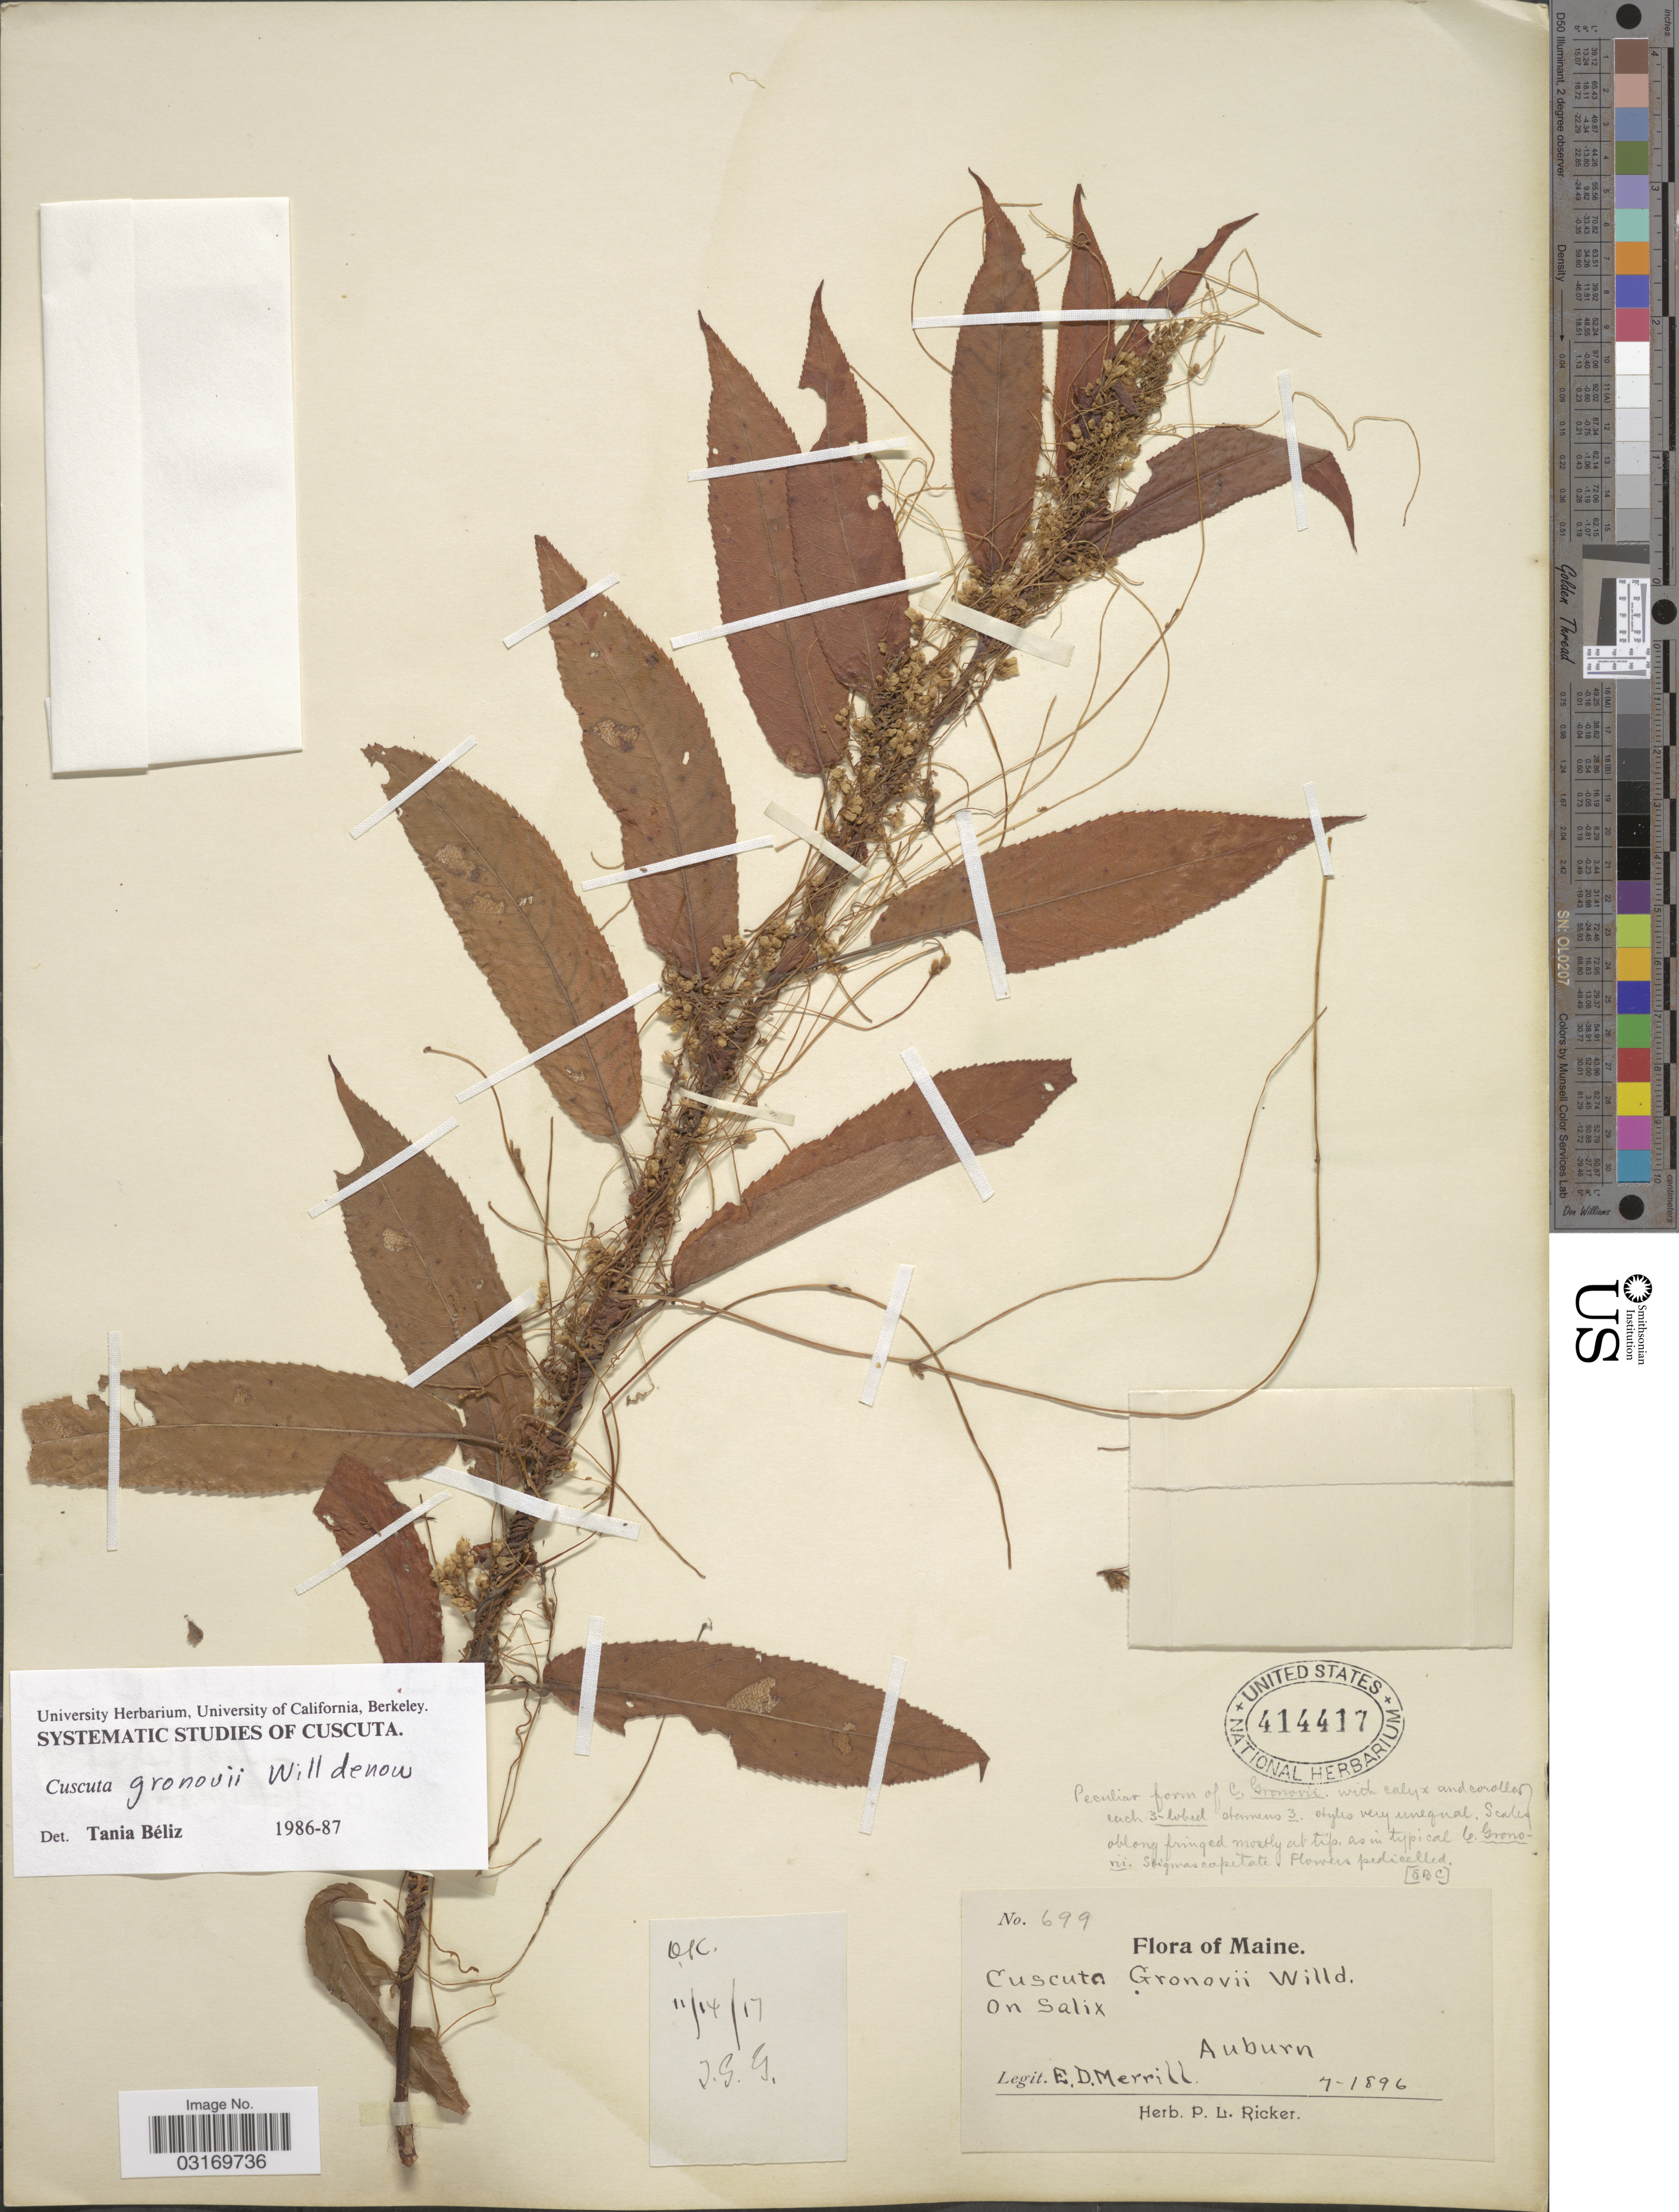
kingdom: Plantae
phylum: Tracheophyta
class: Magnoliopsida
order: Solanales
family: Convolvulaceae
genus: Cuscuta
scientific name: Cuscuta gronovii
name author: Willd. ex Schult.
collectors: E. D. Merrill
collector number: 699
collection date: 1896-07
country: United States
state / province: Maine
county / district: Androscoggin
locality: Auburn.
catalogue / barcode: US 414417